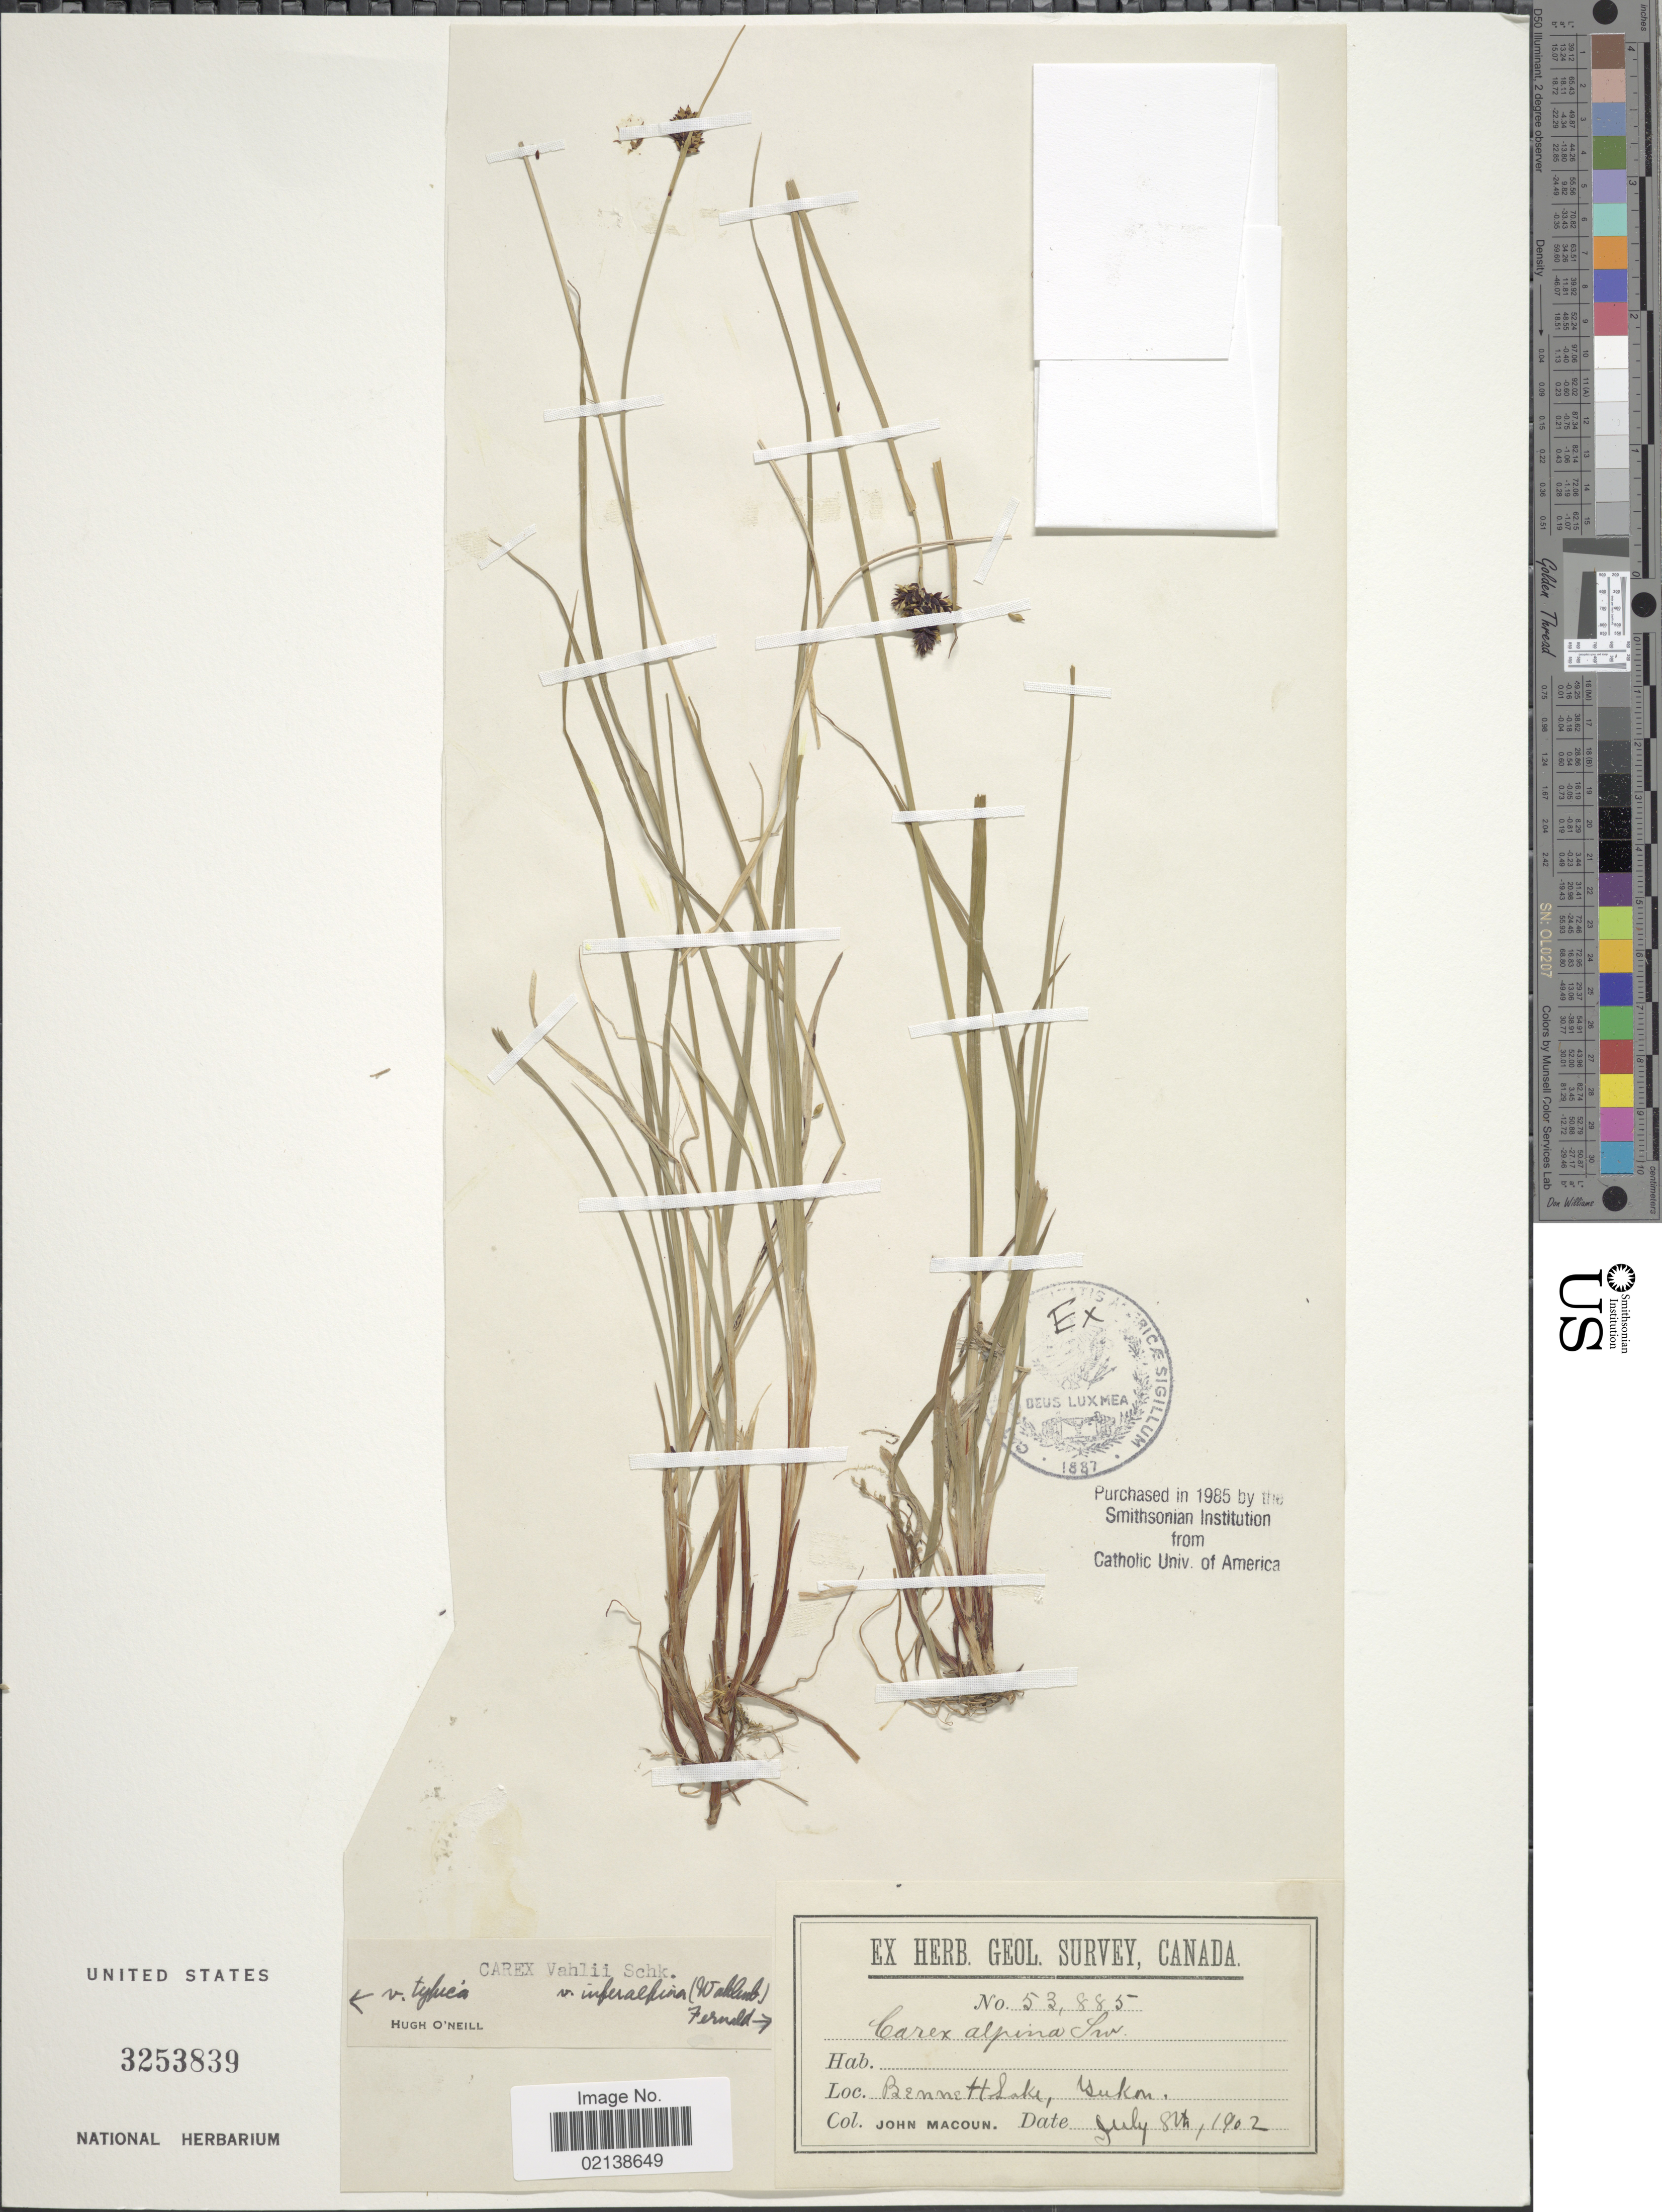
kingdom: Plantae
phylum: Tracheophyta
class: Liliopsida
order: Poales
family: Cyperaceae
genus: Carex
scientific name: Carex media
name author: R. Br.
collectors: J. Macoun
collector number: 53885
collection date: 1902-07-08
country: Canada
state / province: Yukon Territory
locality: Bennett Lake, Yukon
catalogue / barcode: US 3253839